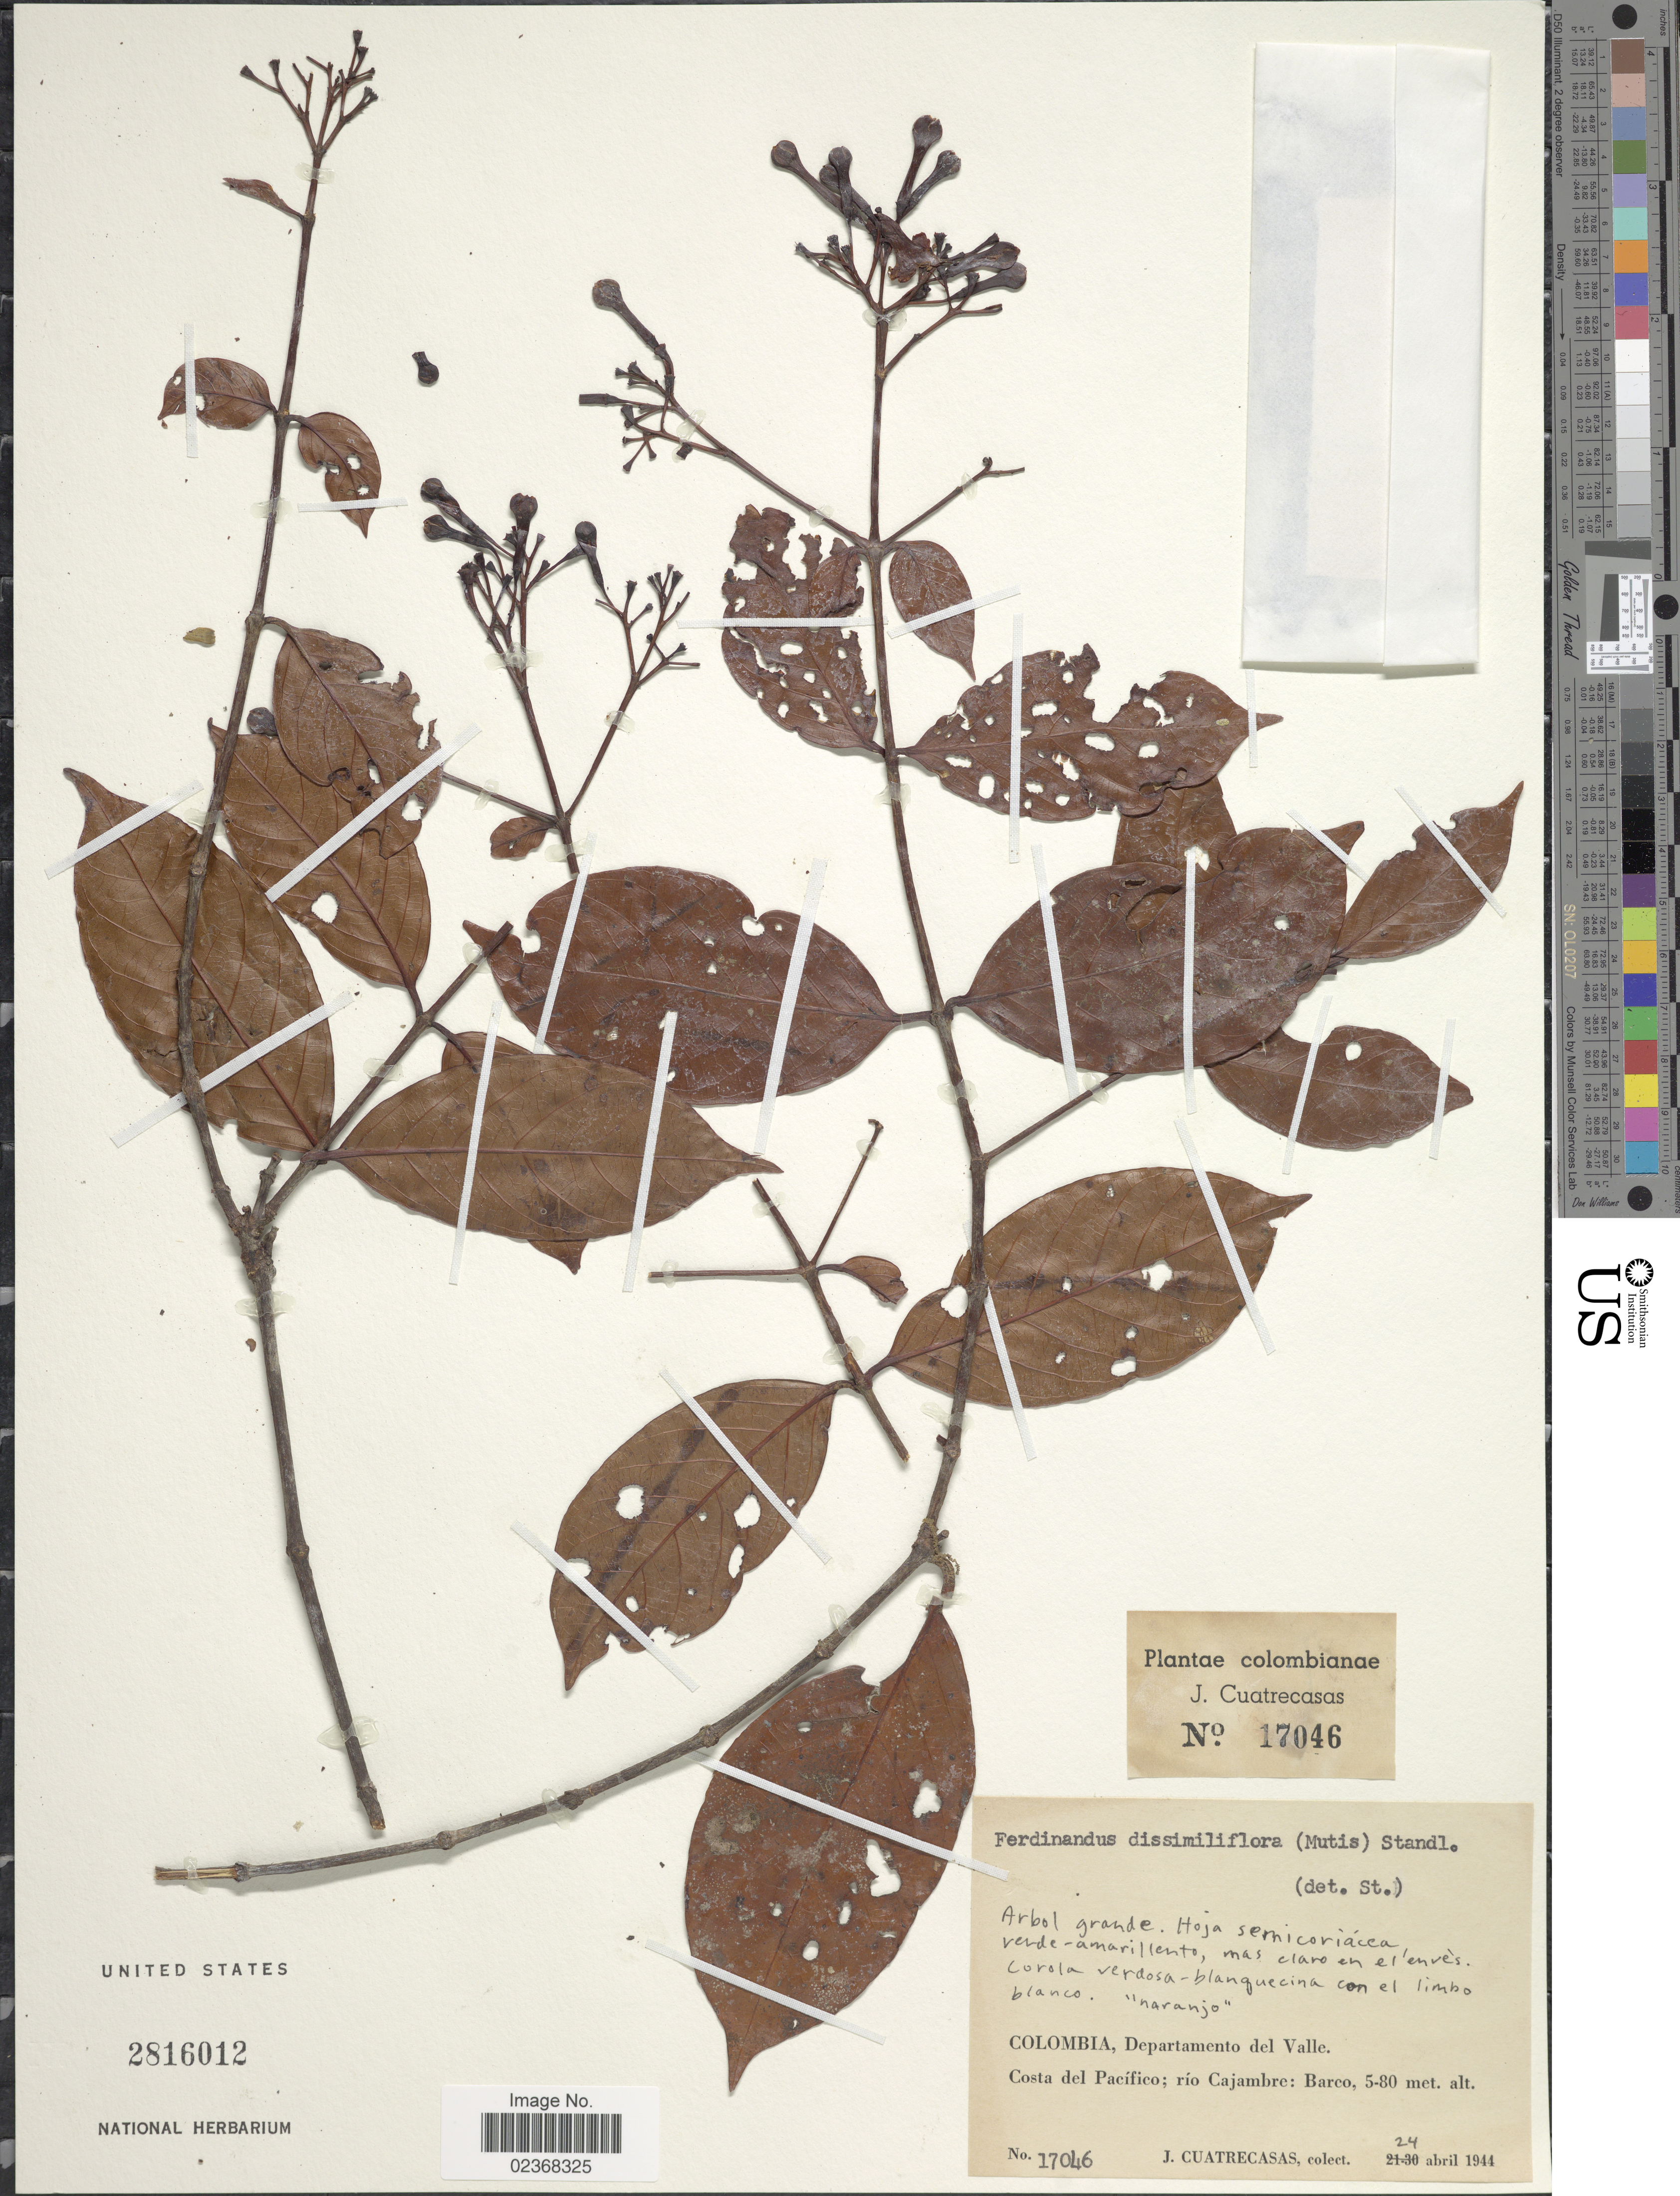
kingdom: Plantae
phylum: Tracheophyta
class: Magnoliopsida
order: Gentianales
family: Rubiaceae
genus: Ferdinandusa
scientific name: Ferdinandusa dissimiliflora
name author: (Mutis ex Humb.) Standl.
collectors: J. Cuatrecasas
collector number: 17046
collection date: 1944-04-24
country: Colombia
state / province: Valle del Cauca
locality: Colombia, Departamento del Valle, Costa del Pacifico, rio Cajambre: Barco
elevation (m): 5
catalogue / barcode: US 2816012